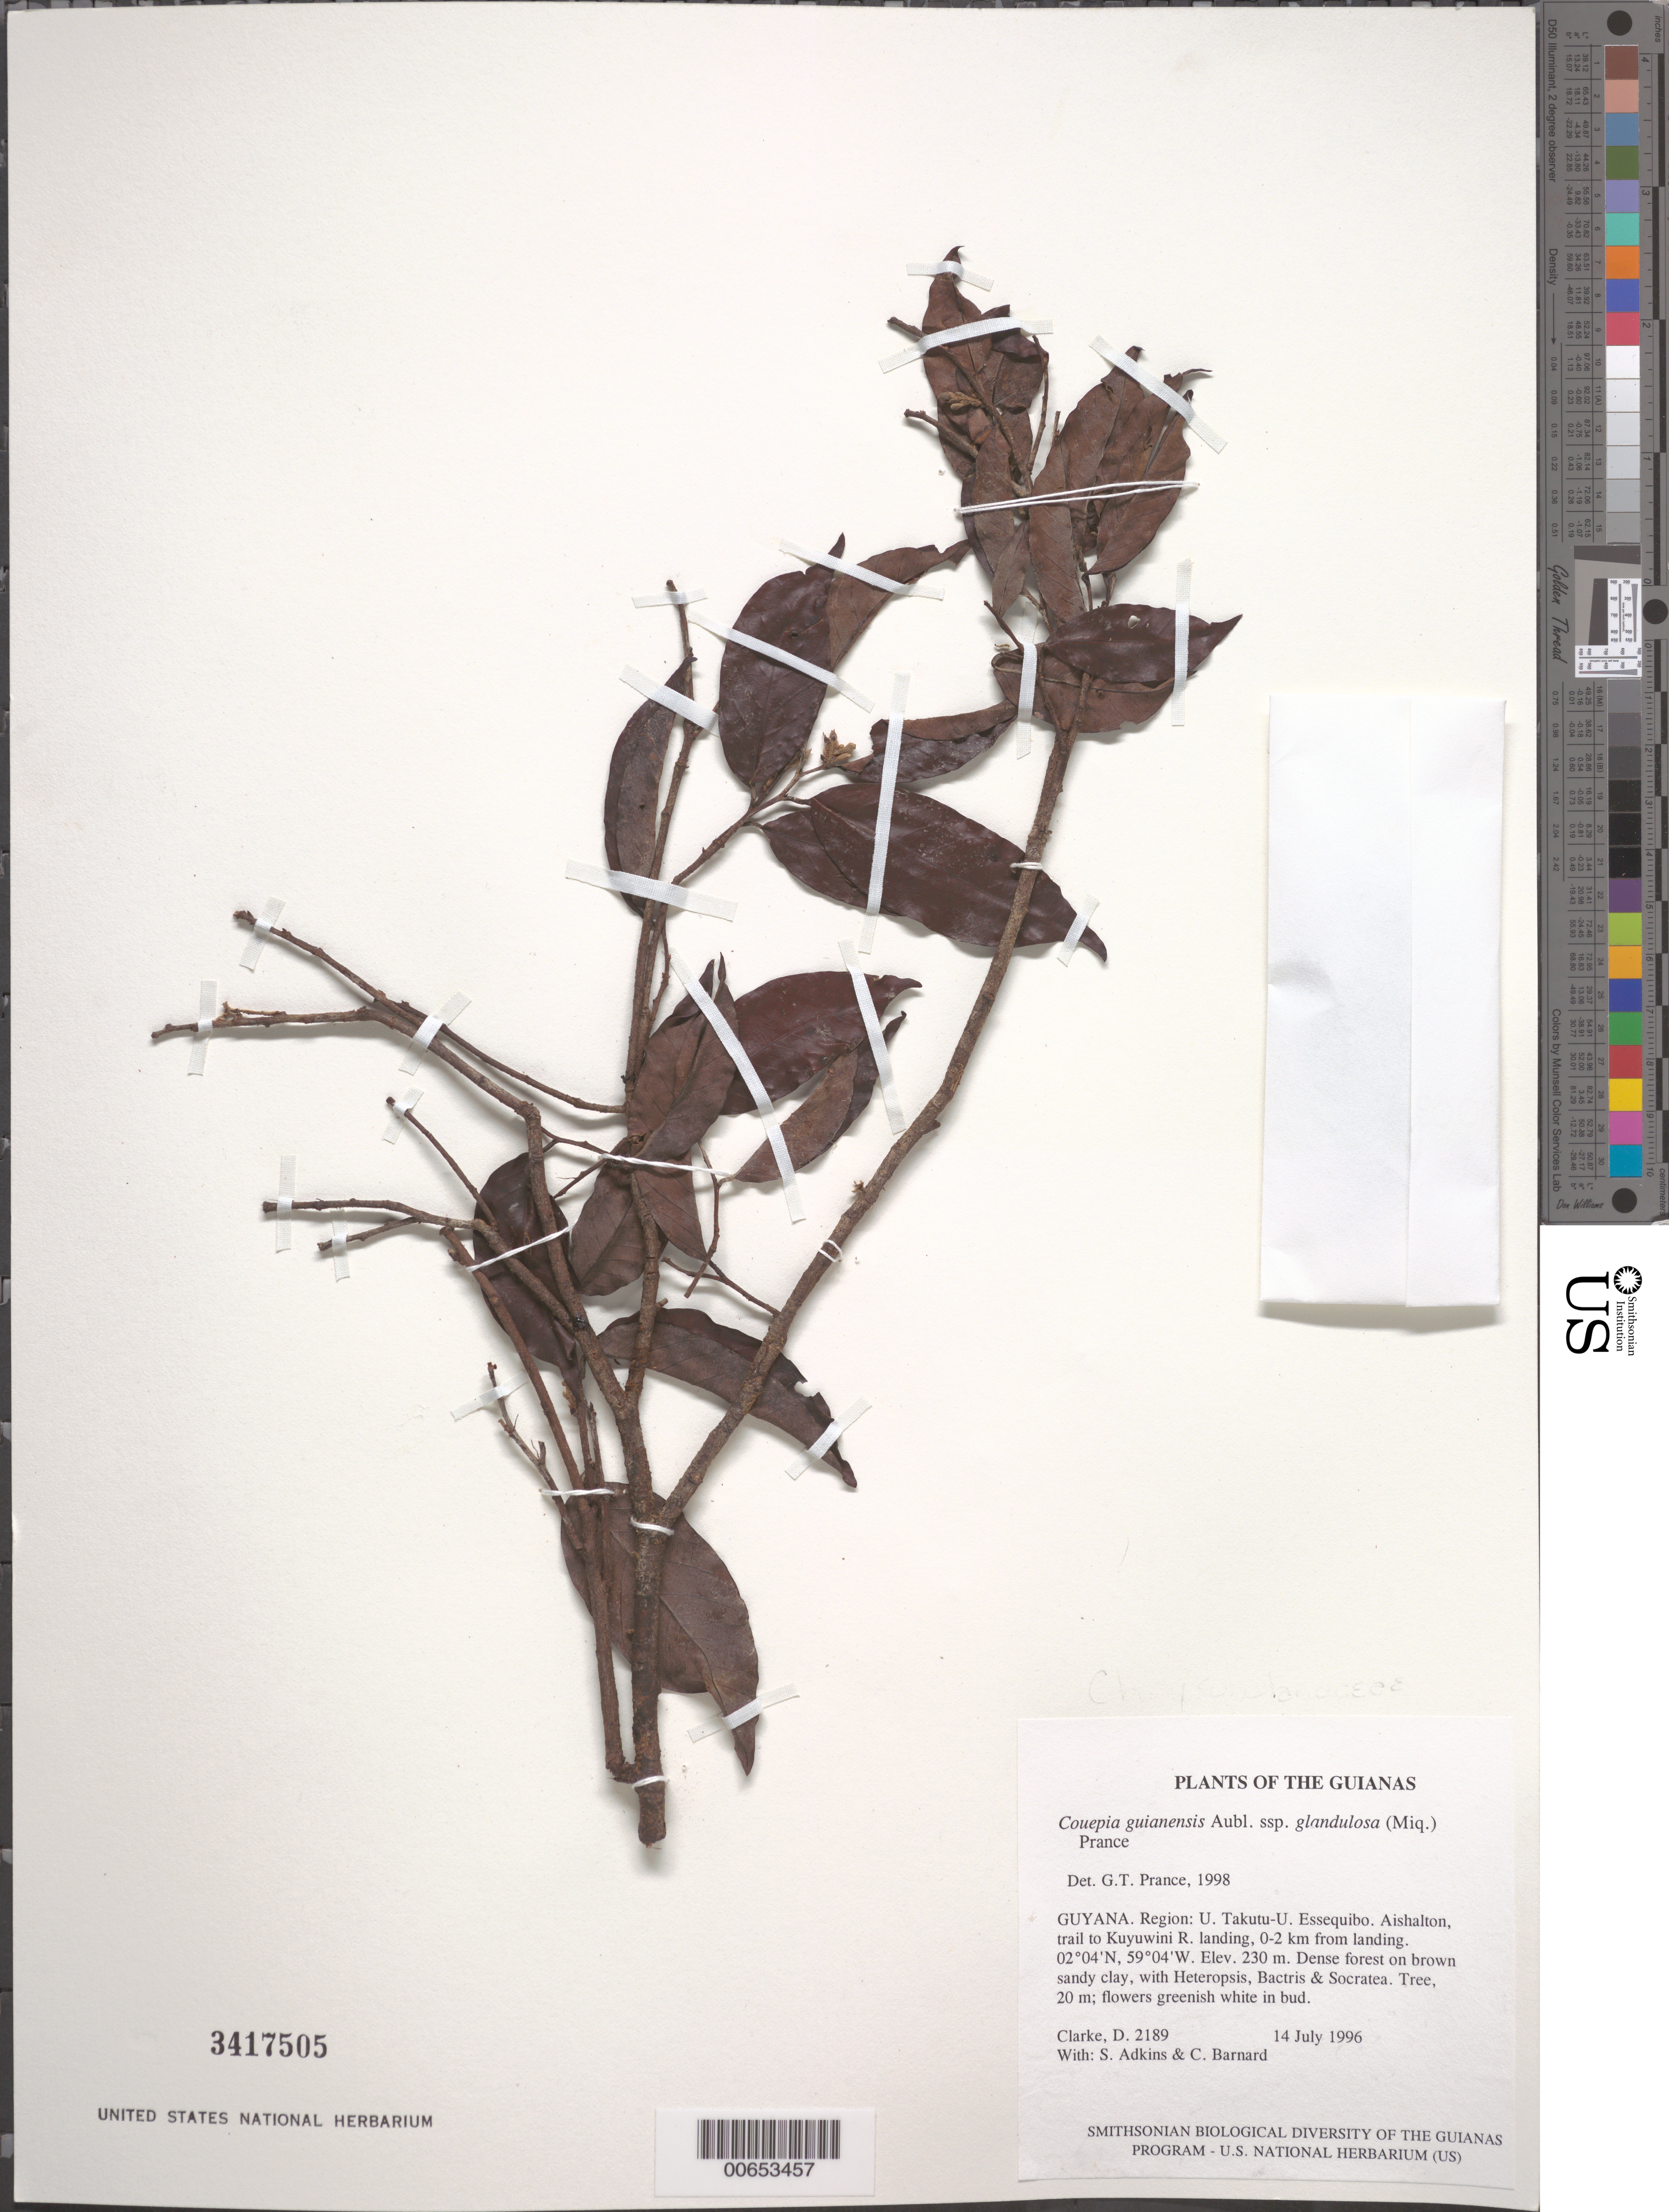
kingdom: Plantae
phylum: Tracheophyta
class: Magnoliopsida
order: Malpighiales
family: Chrysobalanaceae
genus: Couepia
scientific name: Couepia guianensis subsp. glandulosa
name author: (Miq.) Prance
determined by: Prance, G. T.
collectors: H. D. Clarke, S. Adkins & C. Bernard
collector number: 2189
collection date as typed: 14 July 1996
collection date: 1996-07-14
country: Guyana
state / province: U. Takutu-U. Essequibo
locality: Aishalton, trail to Kuyuwini R. landing, 0-2 km from landing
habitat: Dense forest on brown sandy clay, with Heteropsis, Bactris & Socratea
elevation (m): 230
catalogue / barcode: US 3417505